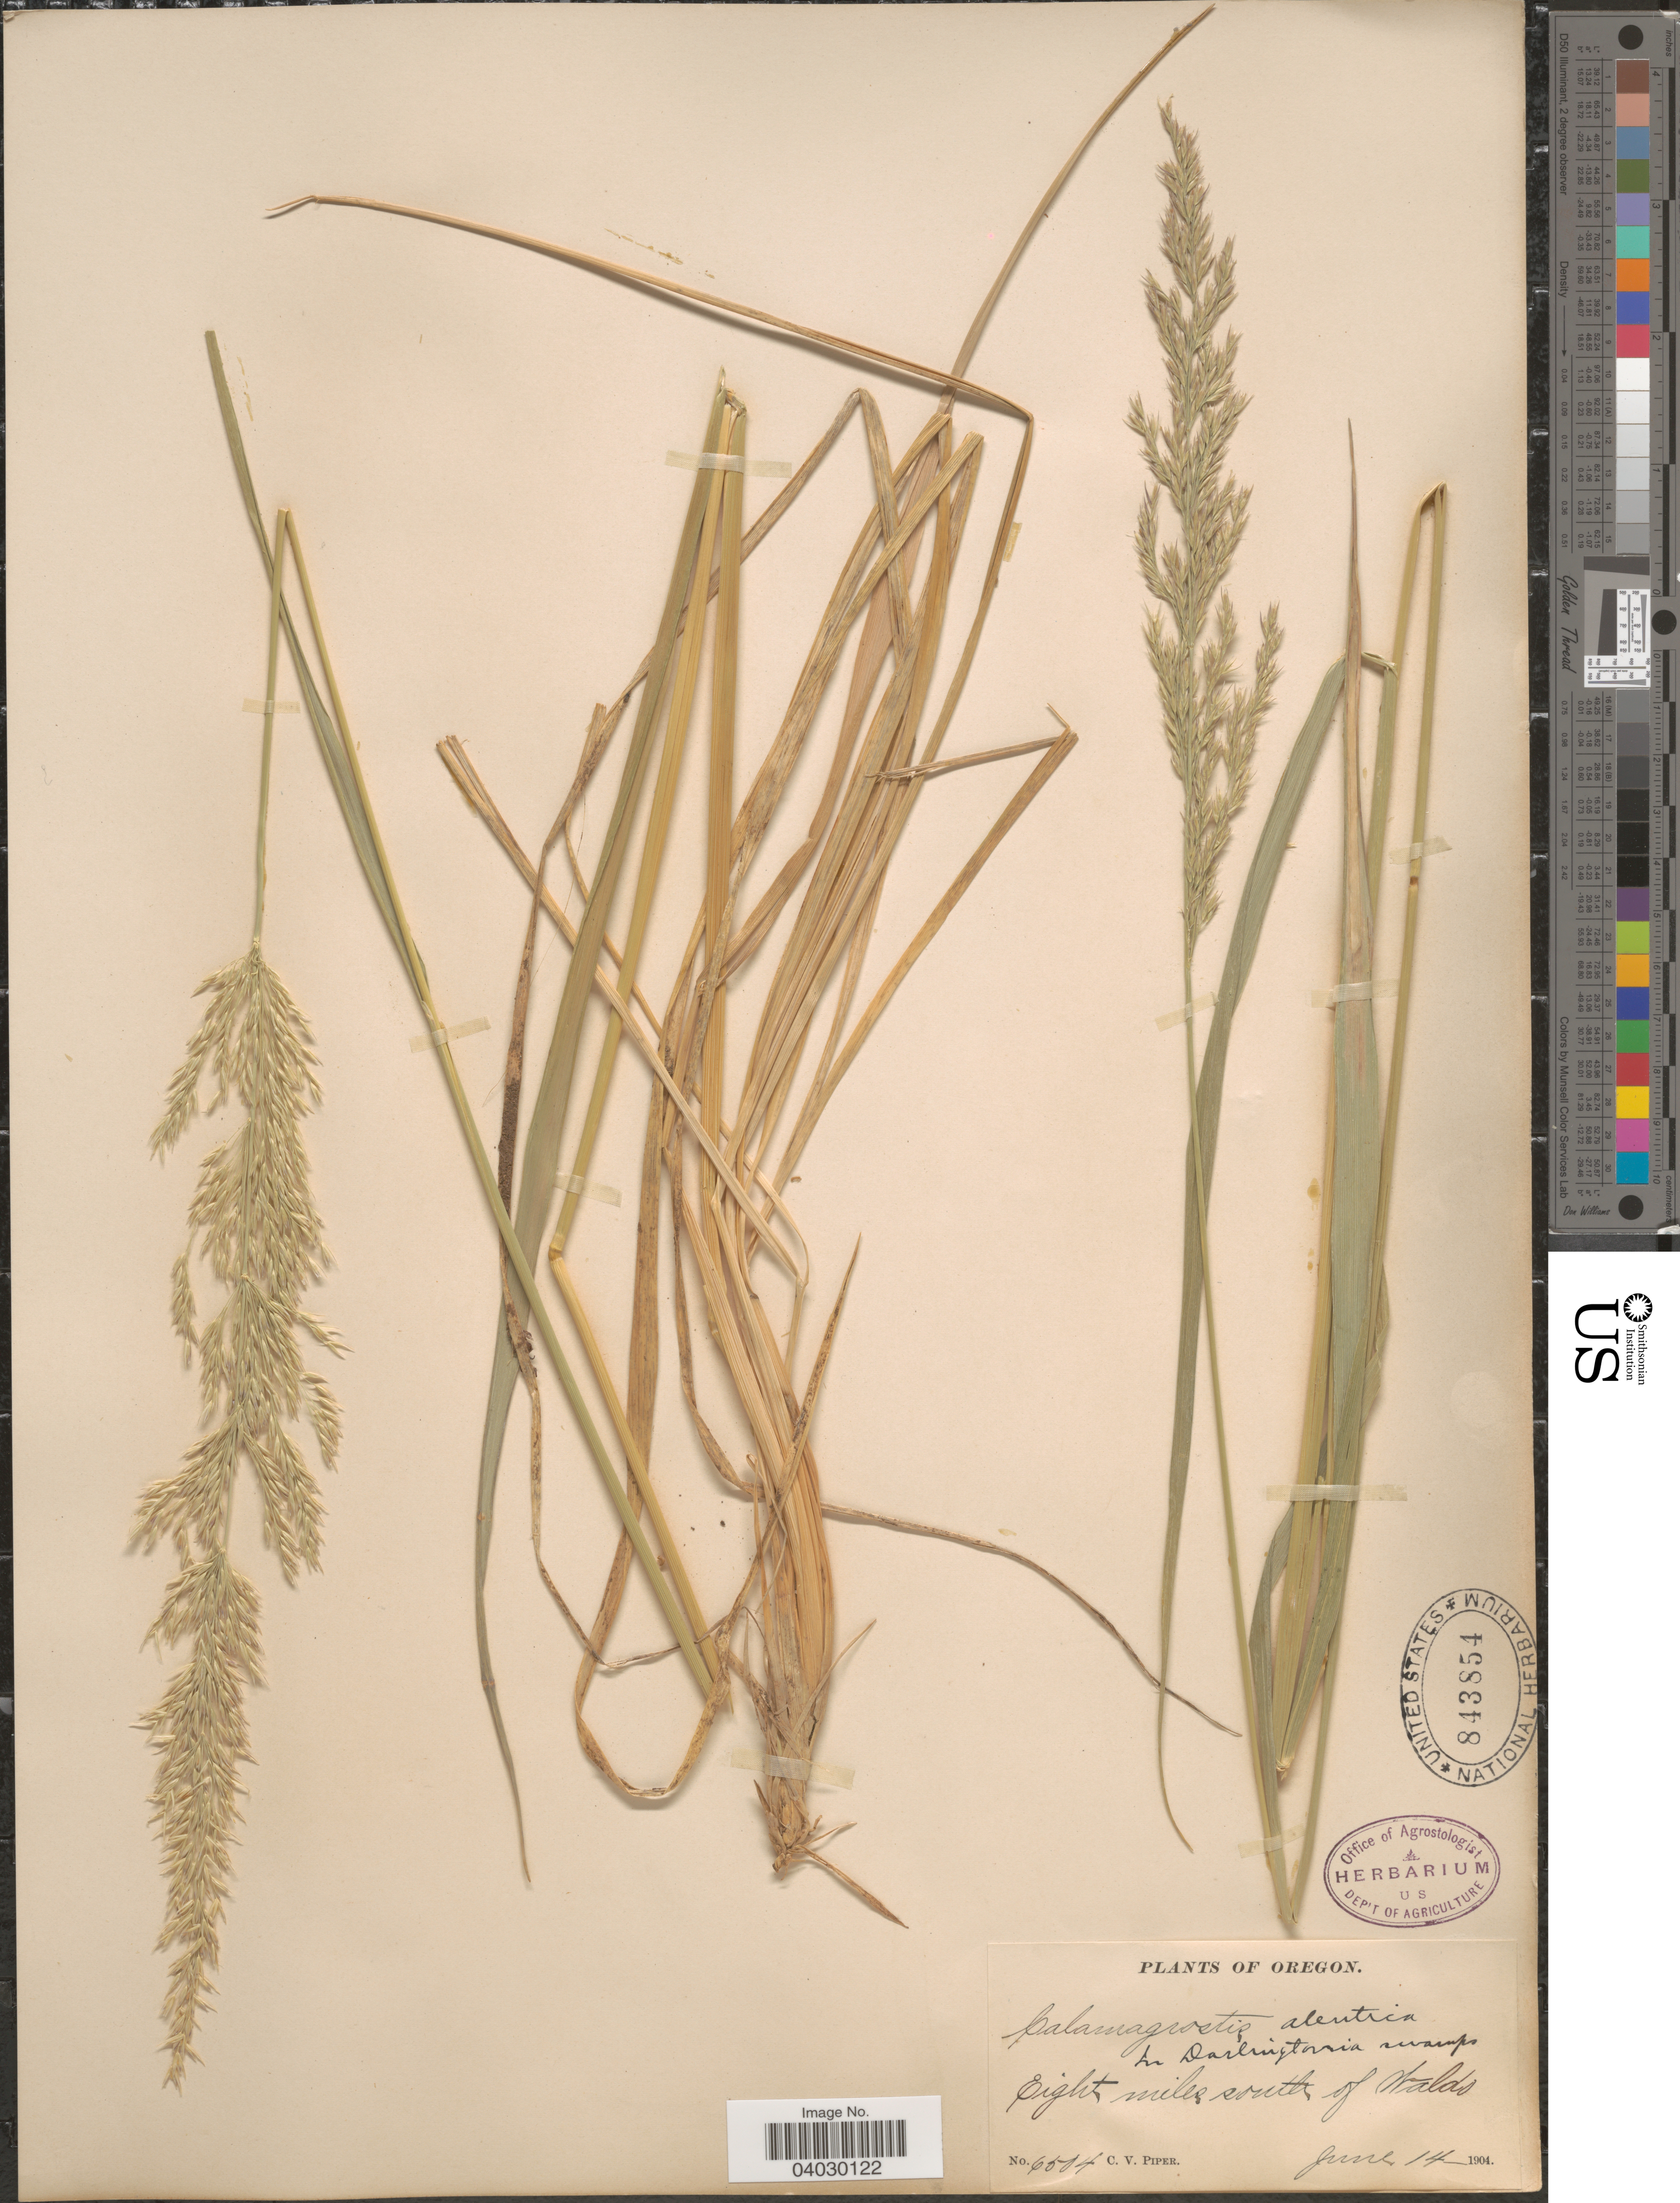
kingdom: Plantae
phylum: Tracheophyta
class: Liliopsida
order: Poales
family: Poaceae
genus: Calamagrostis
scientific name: Calamagrostis nutkaensis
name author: (J. Presl) Steud.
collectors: C. V. Piper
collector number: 6504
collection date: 1904-06-14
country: United States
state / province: Oregon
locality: Eight miles south of Waldo.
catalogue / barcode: US 843854